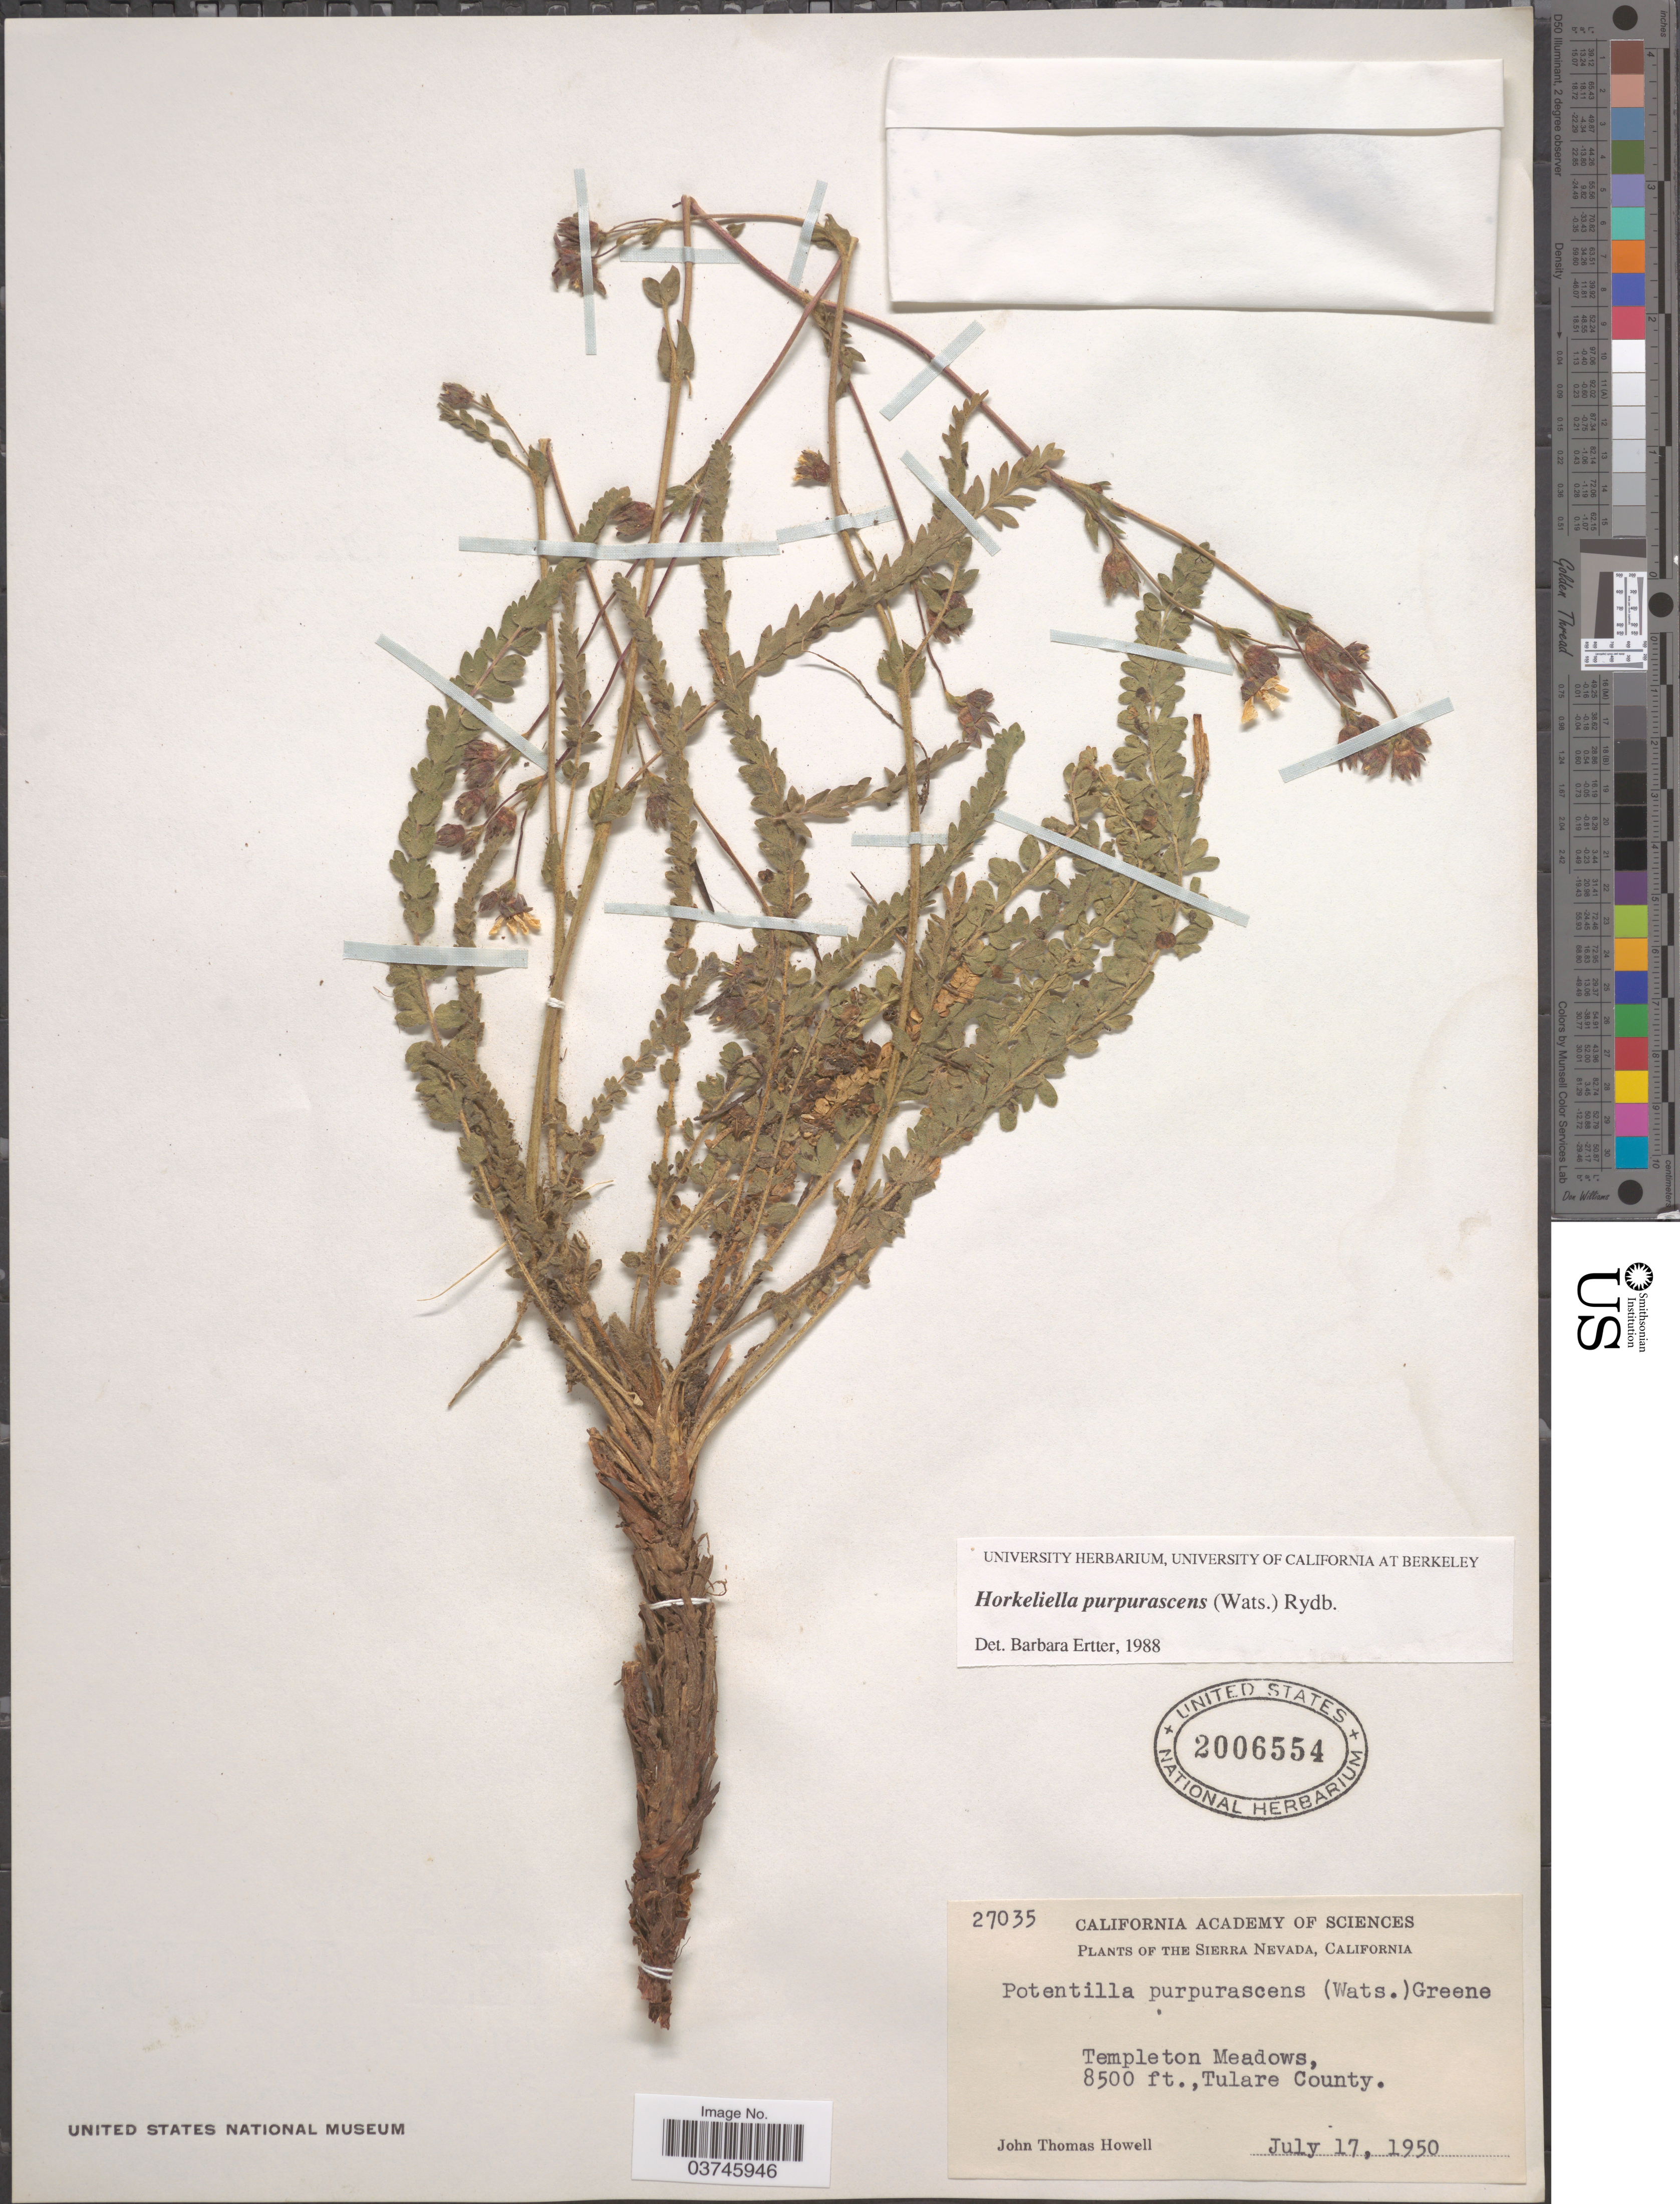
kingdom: Plantae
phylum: Tracheophyta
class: Magnoliopsida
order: Rosales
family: Rosaceae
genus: Potentilla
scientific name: Potentilla purpurascens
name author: (S. Watson) Greene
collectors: J. T. Howell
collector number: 27035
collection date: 1950-07-17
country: United States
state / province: California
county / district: Tulare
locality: The Sierra Nevada. Templeton Meadows. Tulare County.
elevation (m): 2591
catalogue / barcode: US 2006554